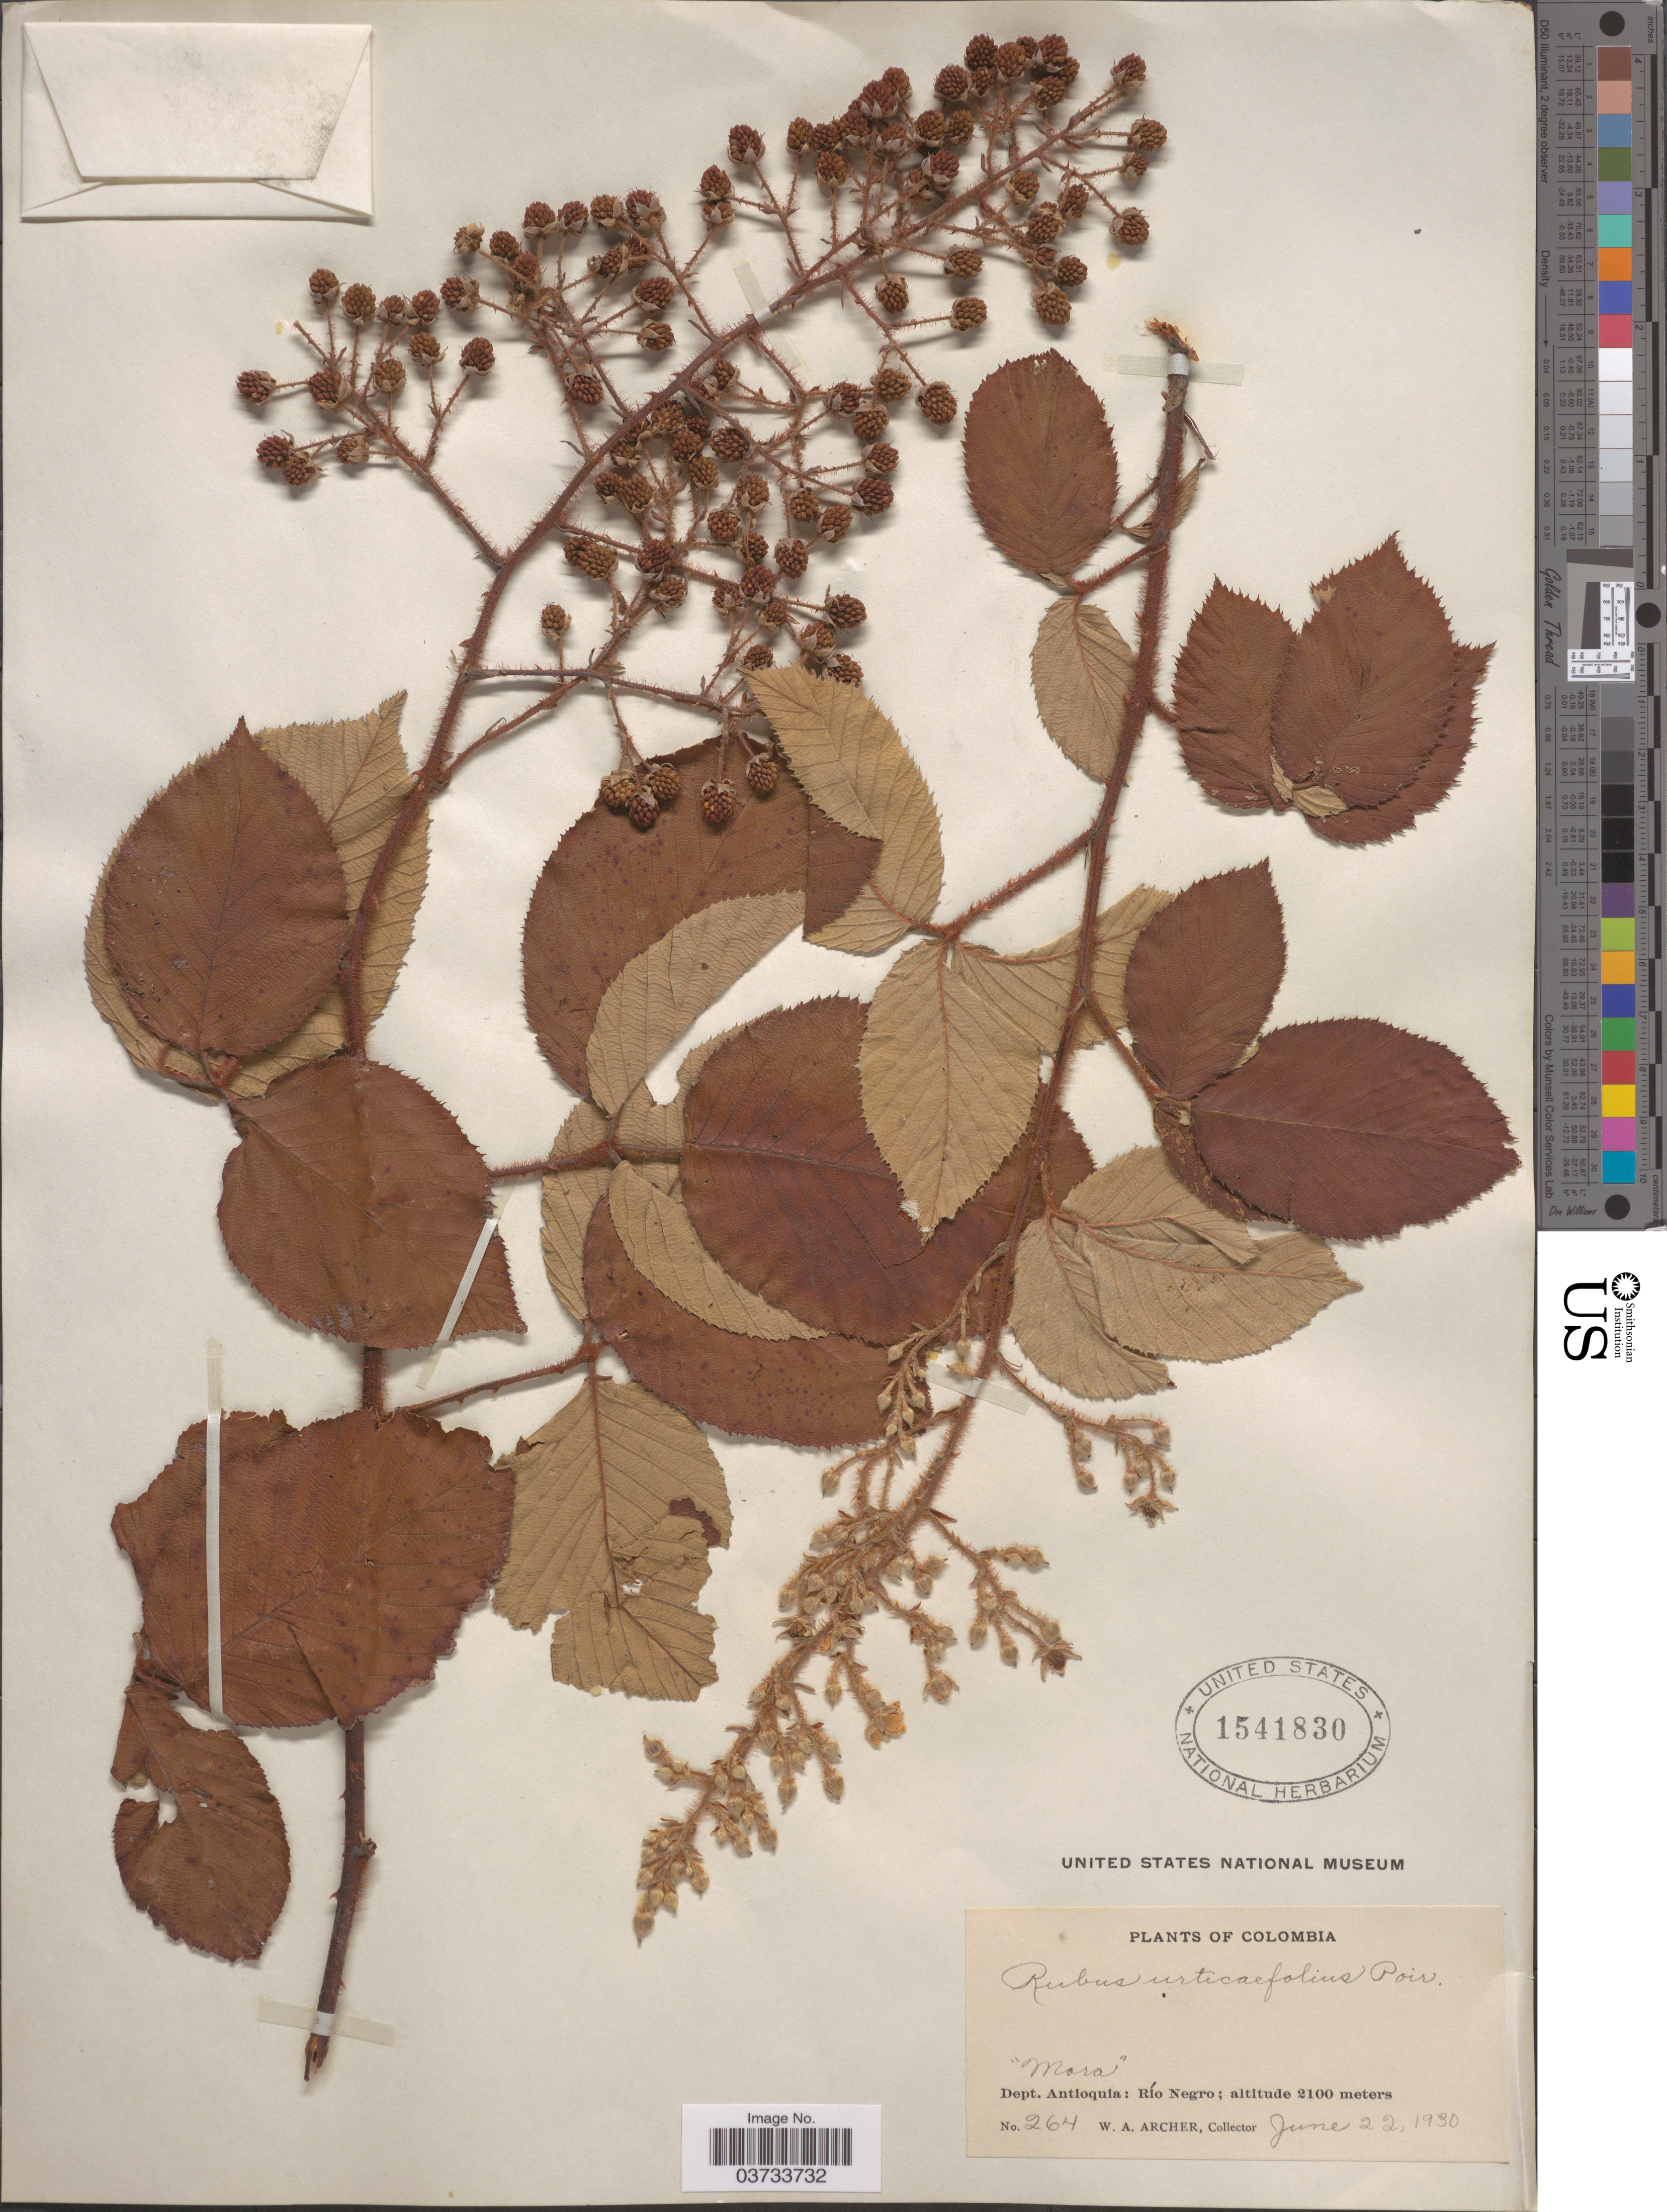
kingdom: Plantae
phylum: Tracheophyta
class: Magnoliopsida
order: Rosales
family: Rosaceae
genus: Rubus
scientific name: Rubus urticifolius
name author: Poir.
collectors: W. Archer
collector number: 264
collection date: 1930-06-22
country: Colombia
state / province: Antioquia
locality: Dept. Antioquia: Río Negro.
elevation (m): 2100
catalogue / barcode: US 1541830